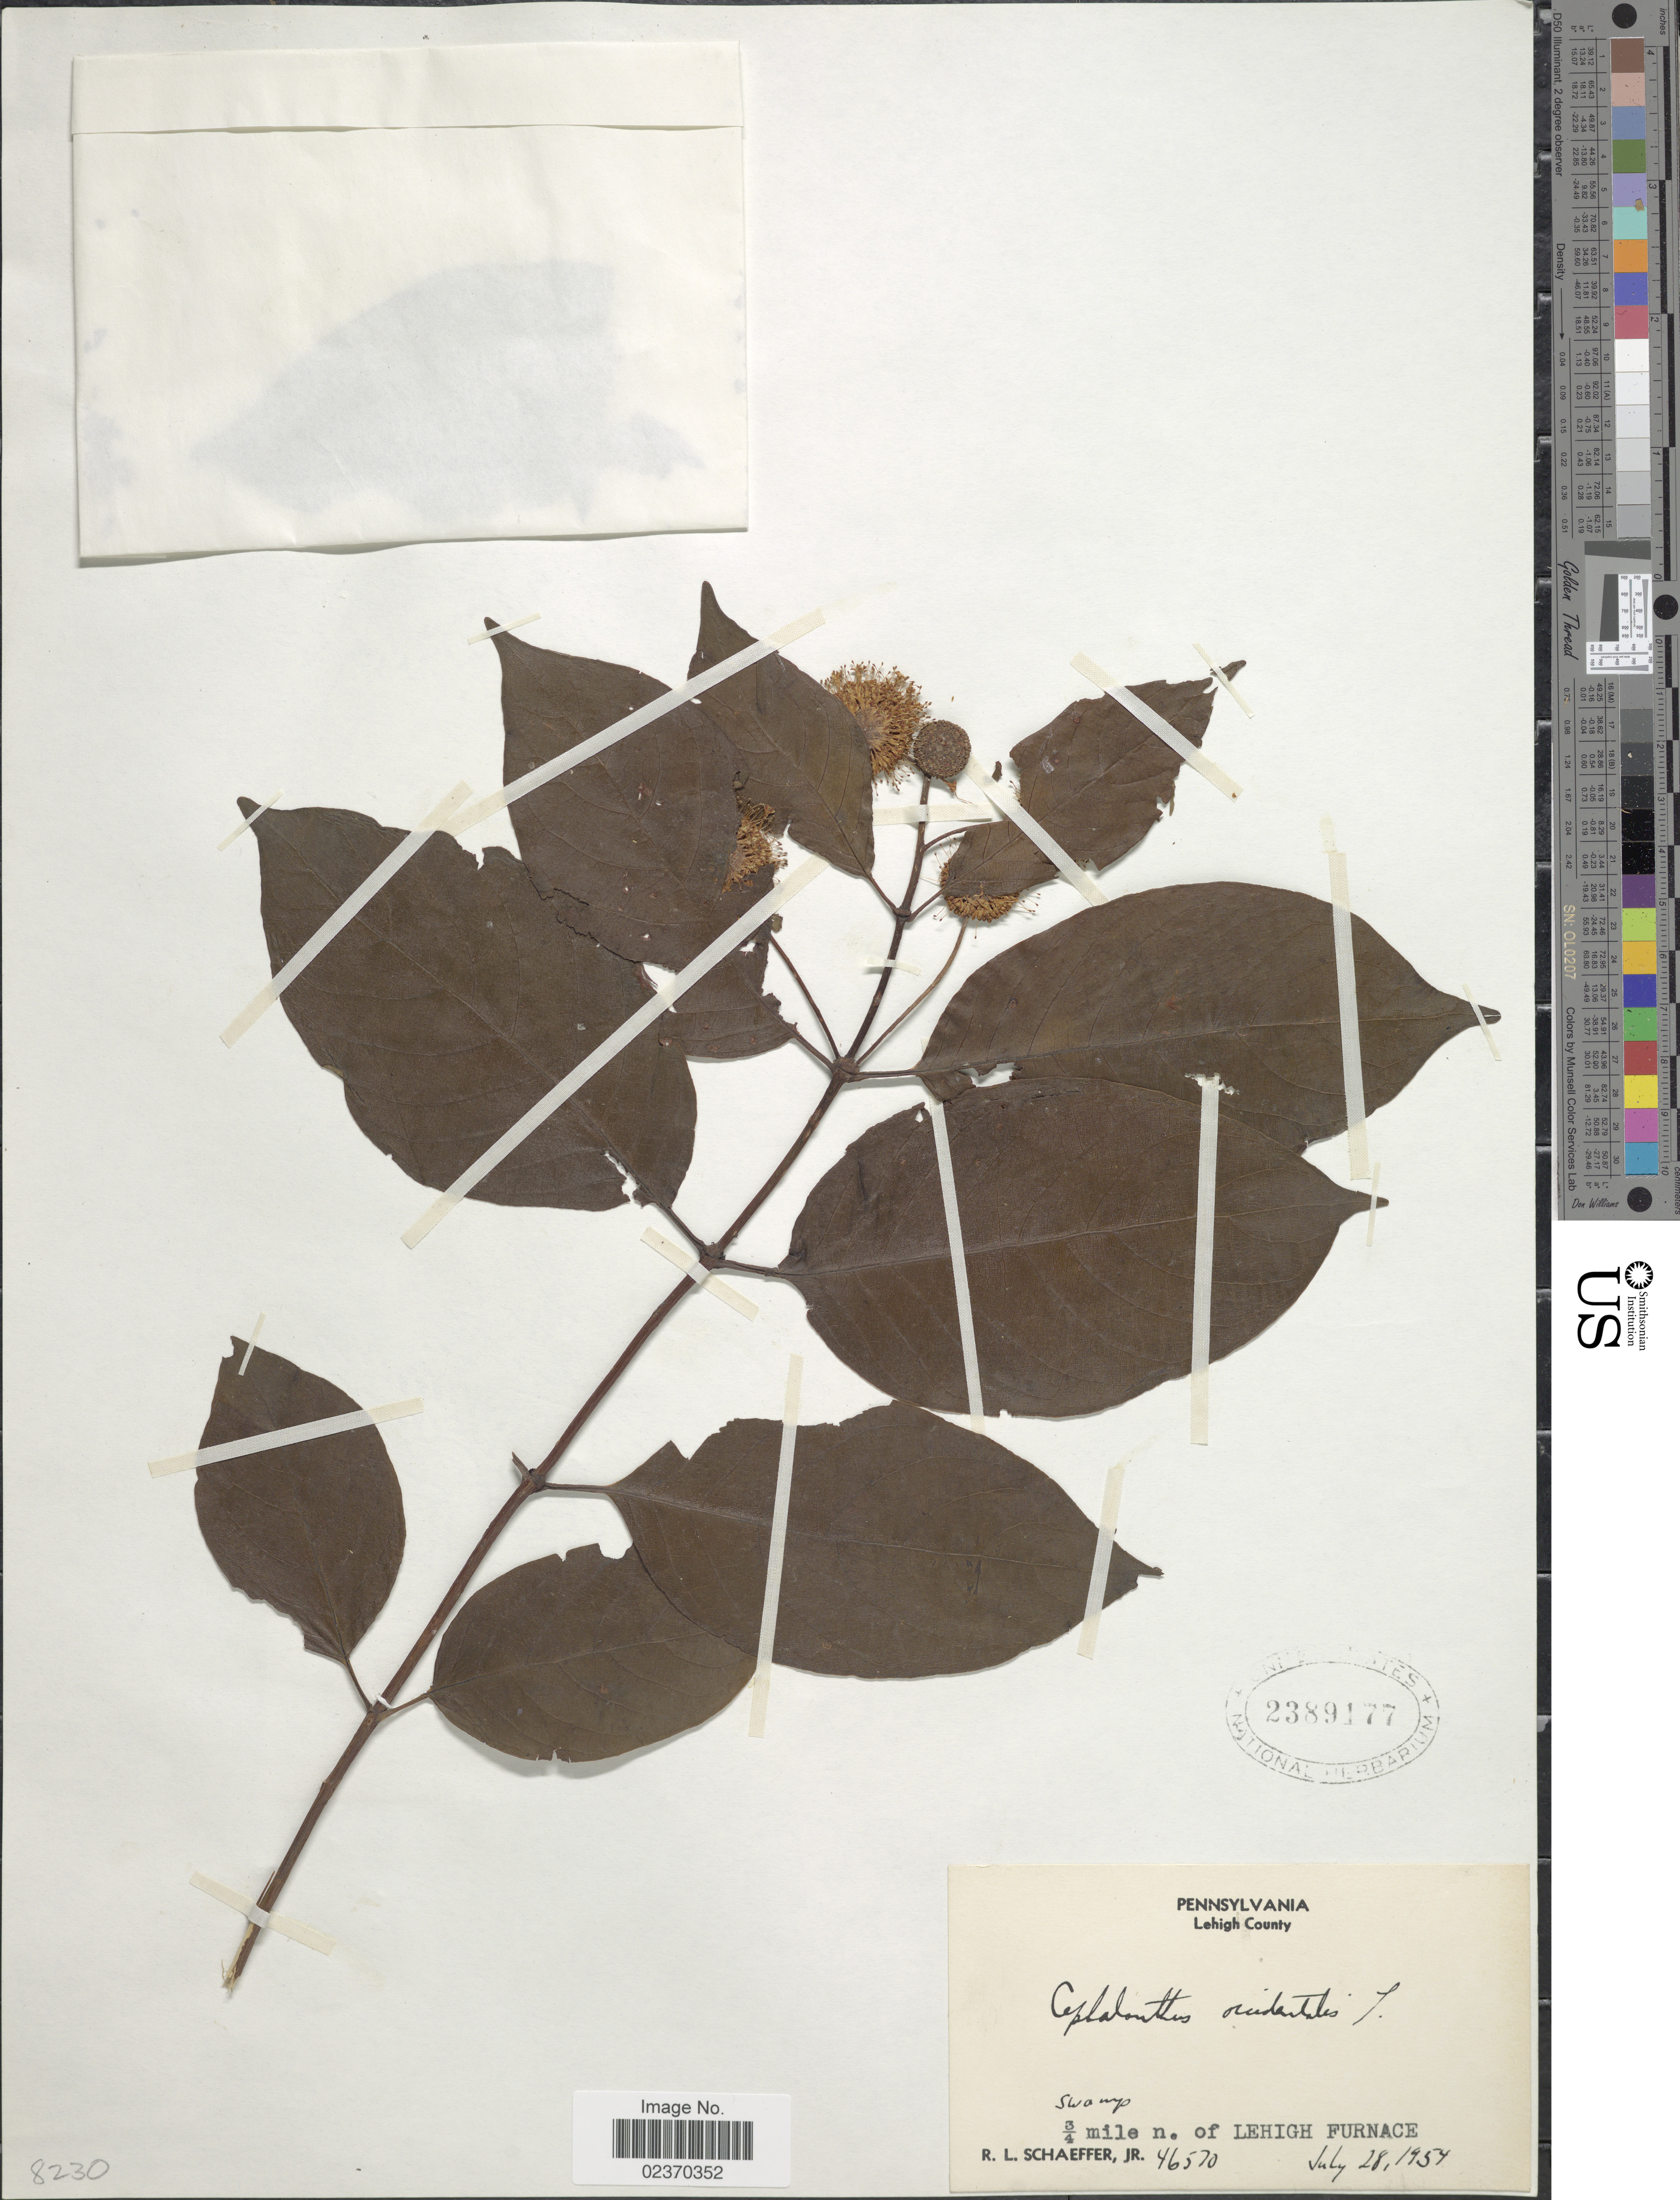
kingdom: Plantae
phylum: Tracheophyta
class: Magnoliopsida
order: Gentianales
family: Rubiaceae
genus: Cephalanthus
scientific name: Cephalanthus occidentalis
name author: L.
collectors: R. L. Schaeffer Jr.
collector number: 46570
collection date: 1954-07-28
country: United States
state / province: Pennsylvania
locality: Lehigh County, 3/4 mile n. of Lehigh Furnace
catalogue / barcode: US 2389177